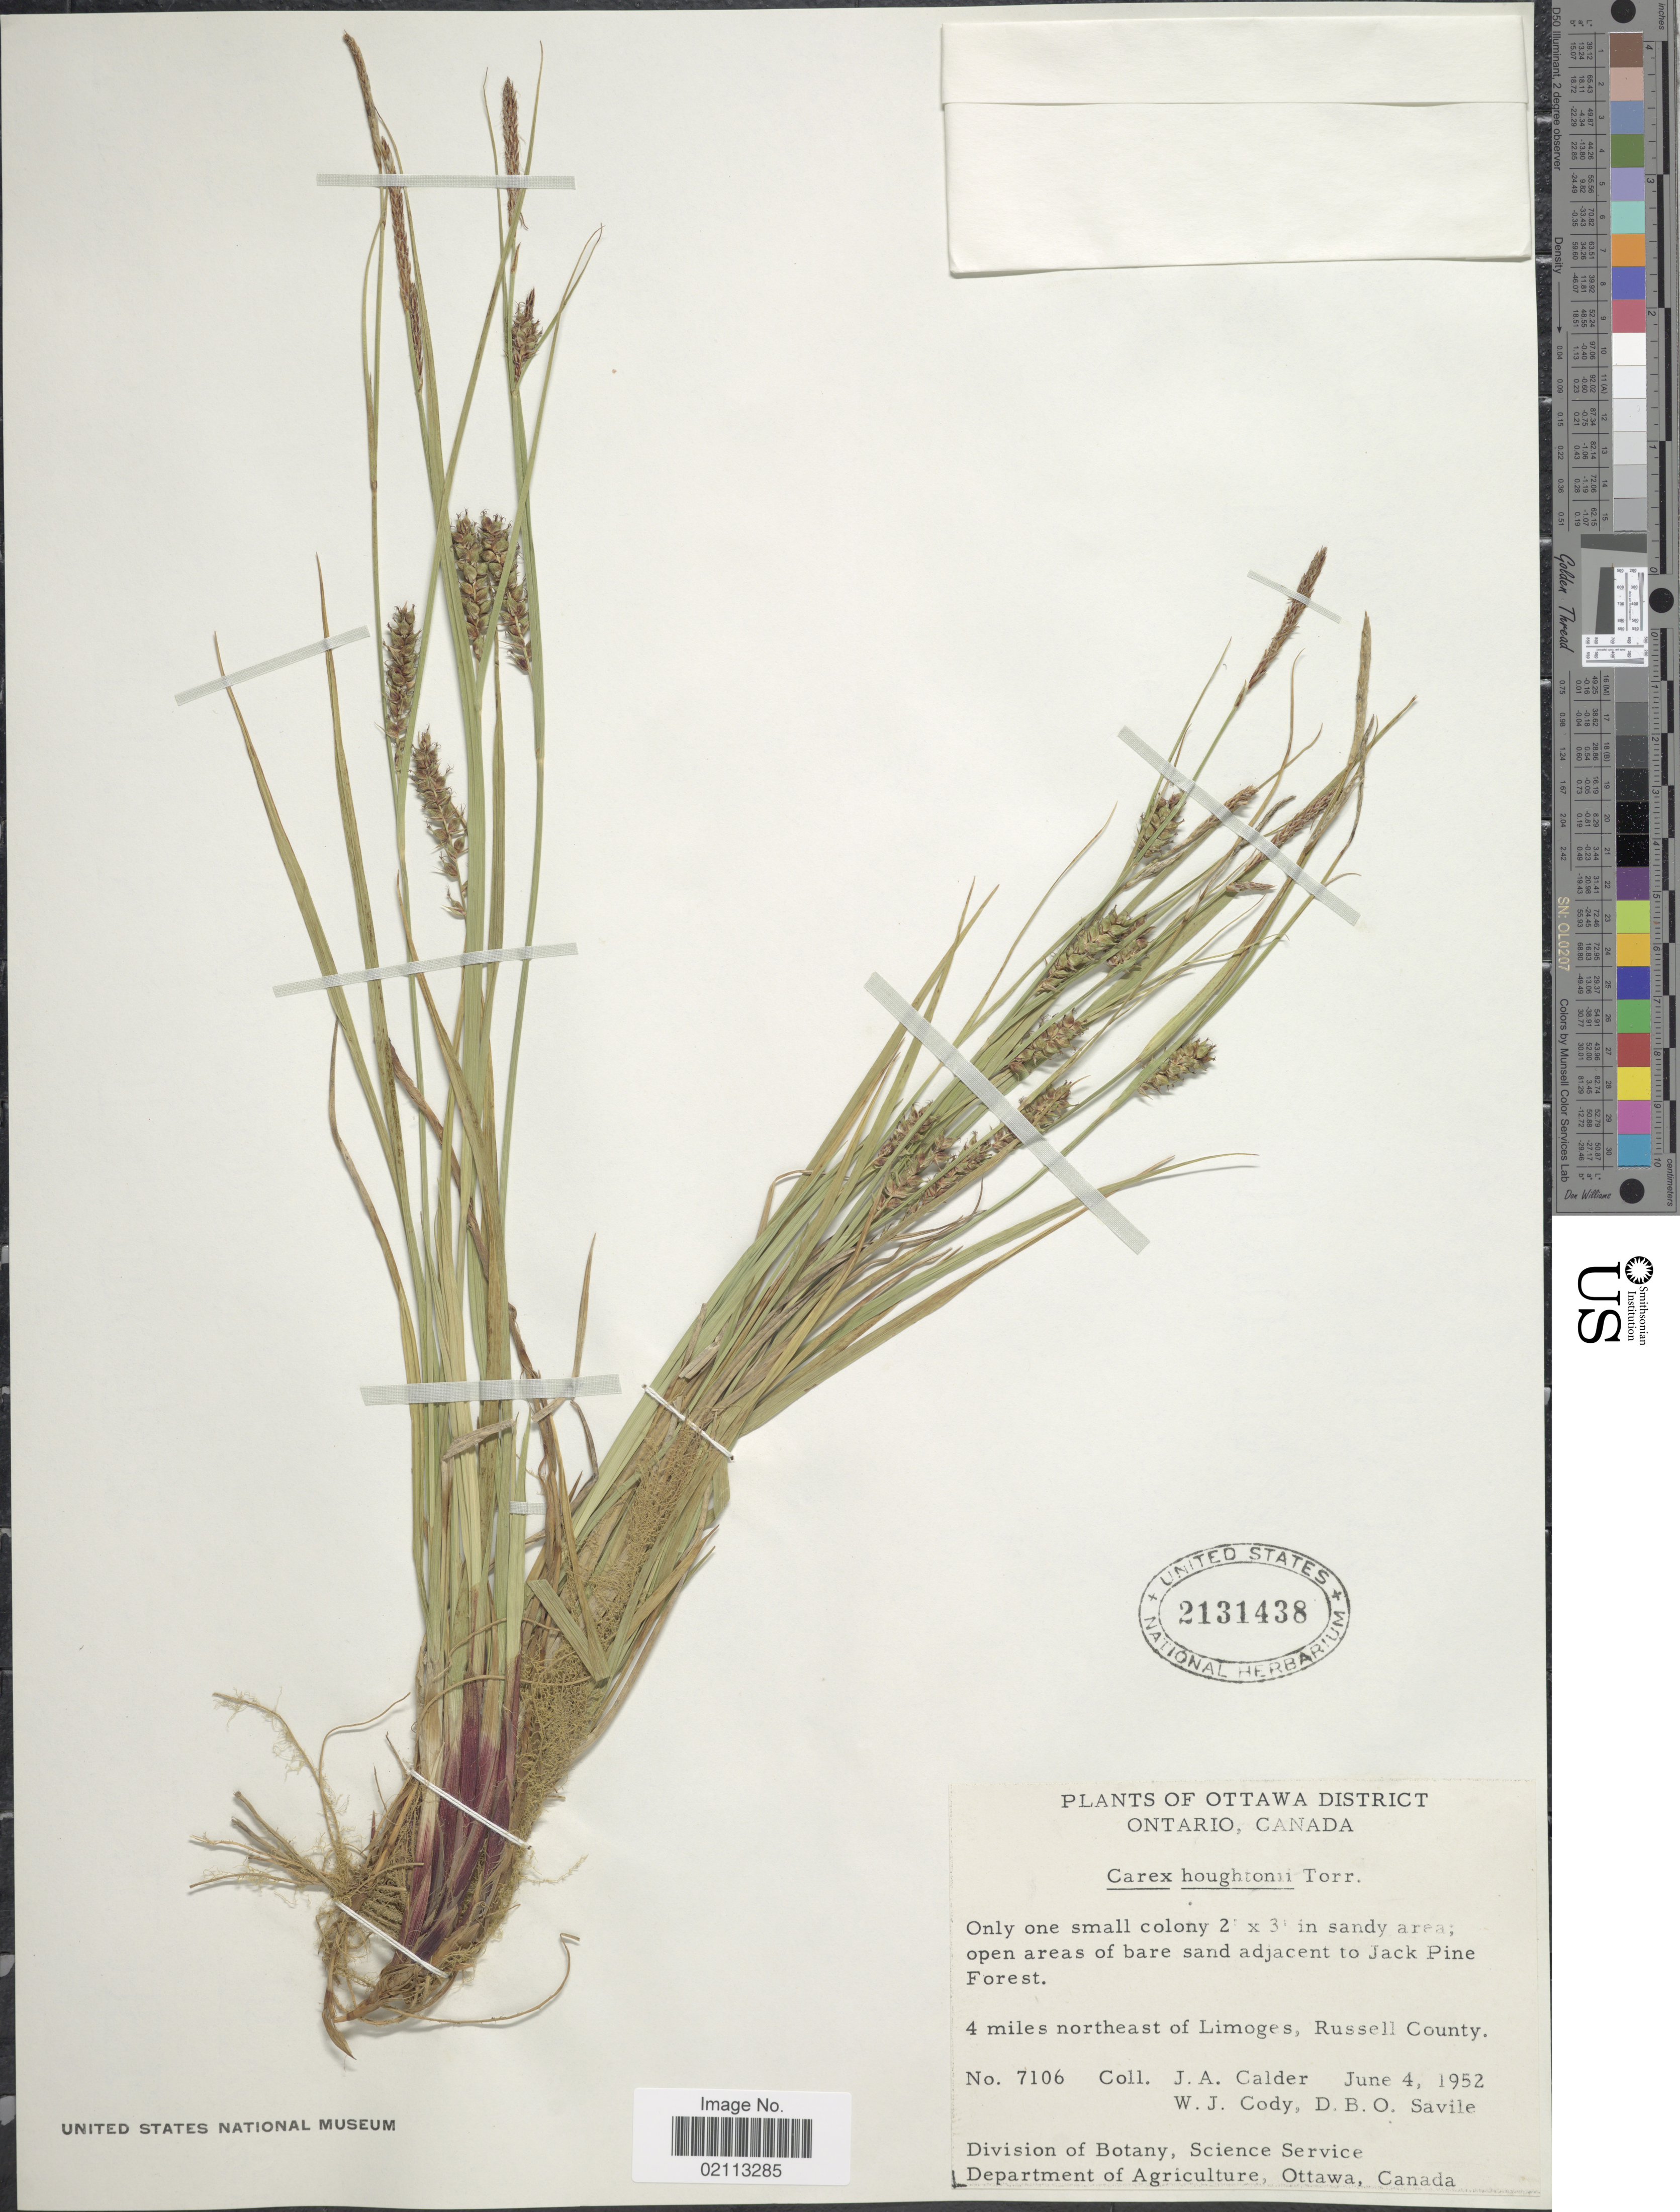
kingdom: Plantae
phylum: Tracheophyta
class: Liliopsida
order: Poales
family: Cyperaceae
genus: Carex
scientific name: Carex houghtoniana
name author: Torr. ex Dewey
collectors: J. A. Calder, W. Cody & D. Savile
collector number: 7106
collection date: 1952-06-04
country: Canada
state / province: Ontario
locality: Ottawa District, Open areas of bare sand adjacent to Jack Pine Forest, 4 miles northeast of Limoges, Russell County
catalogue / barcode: US 2131438